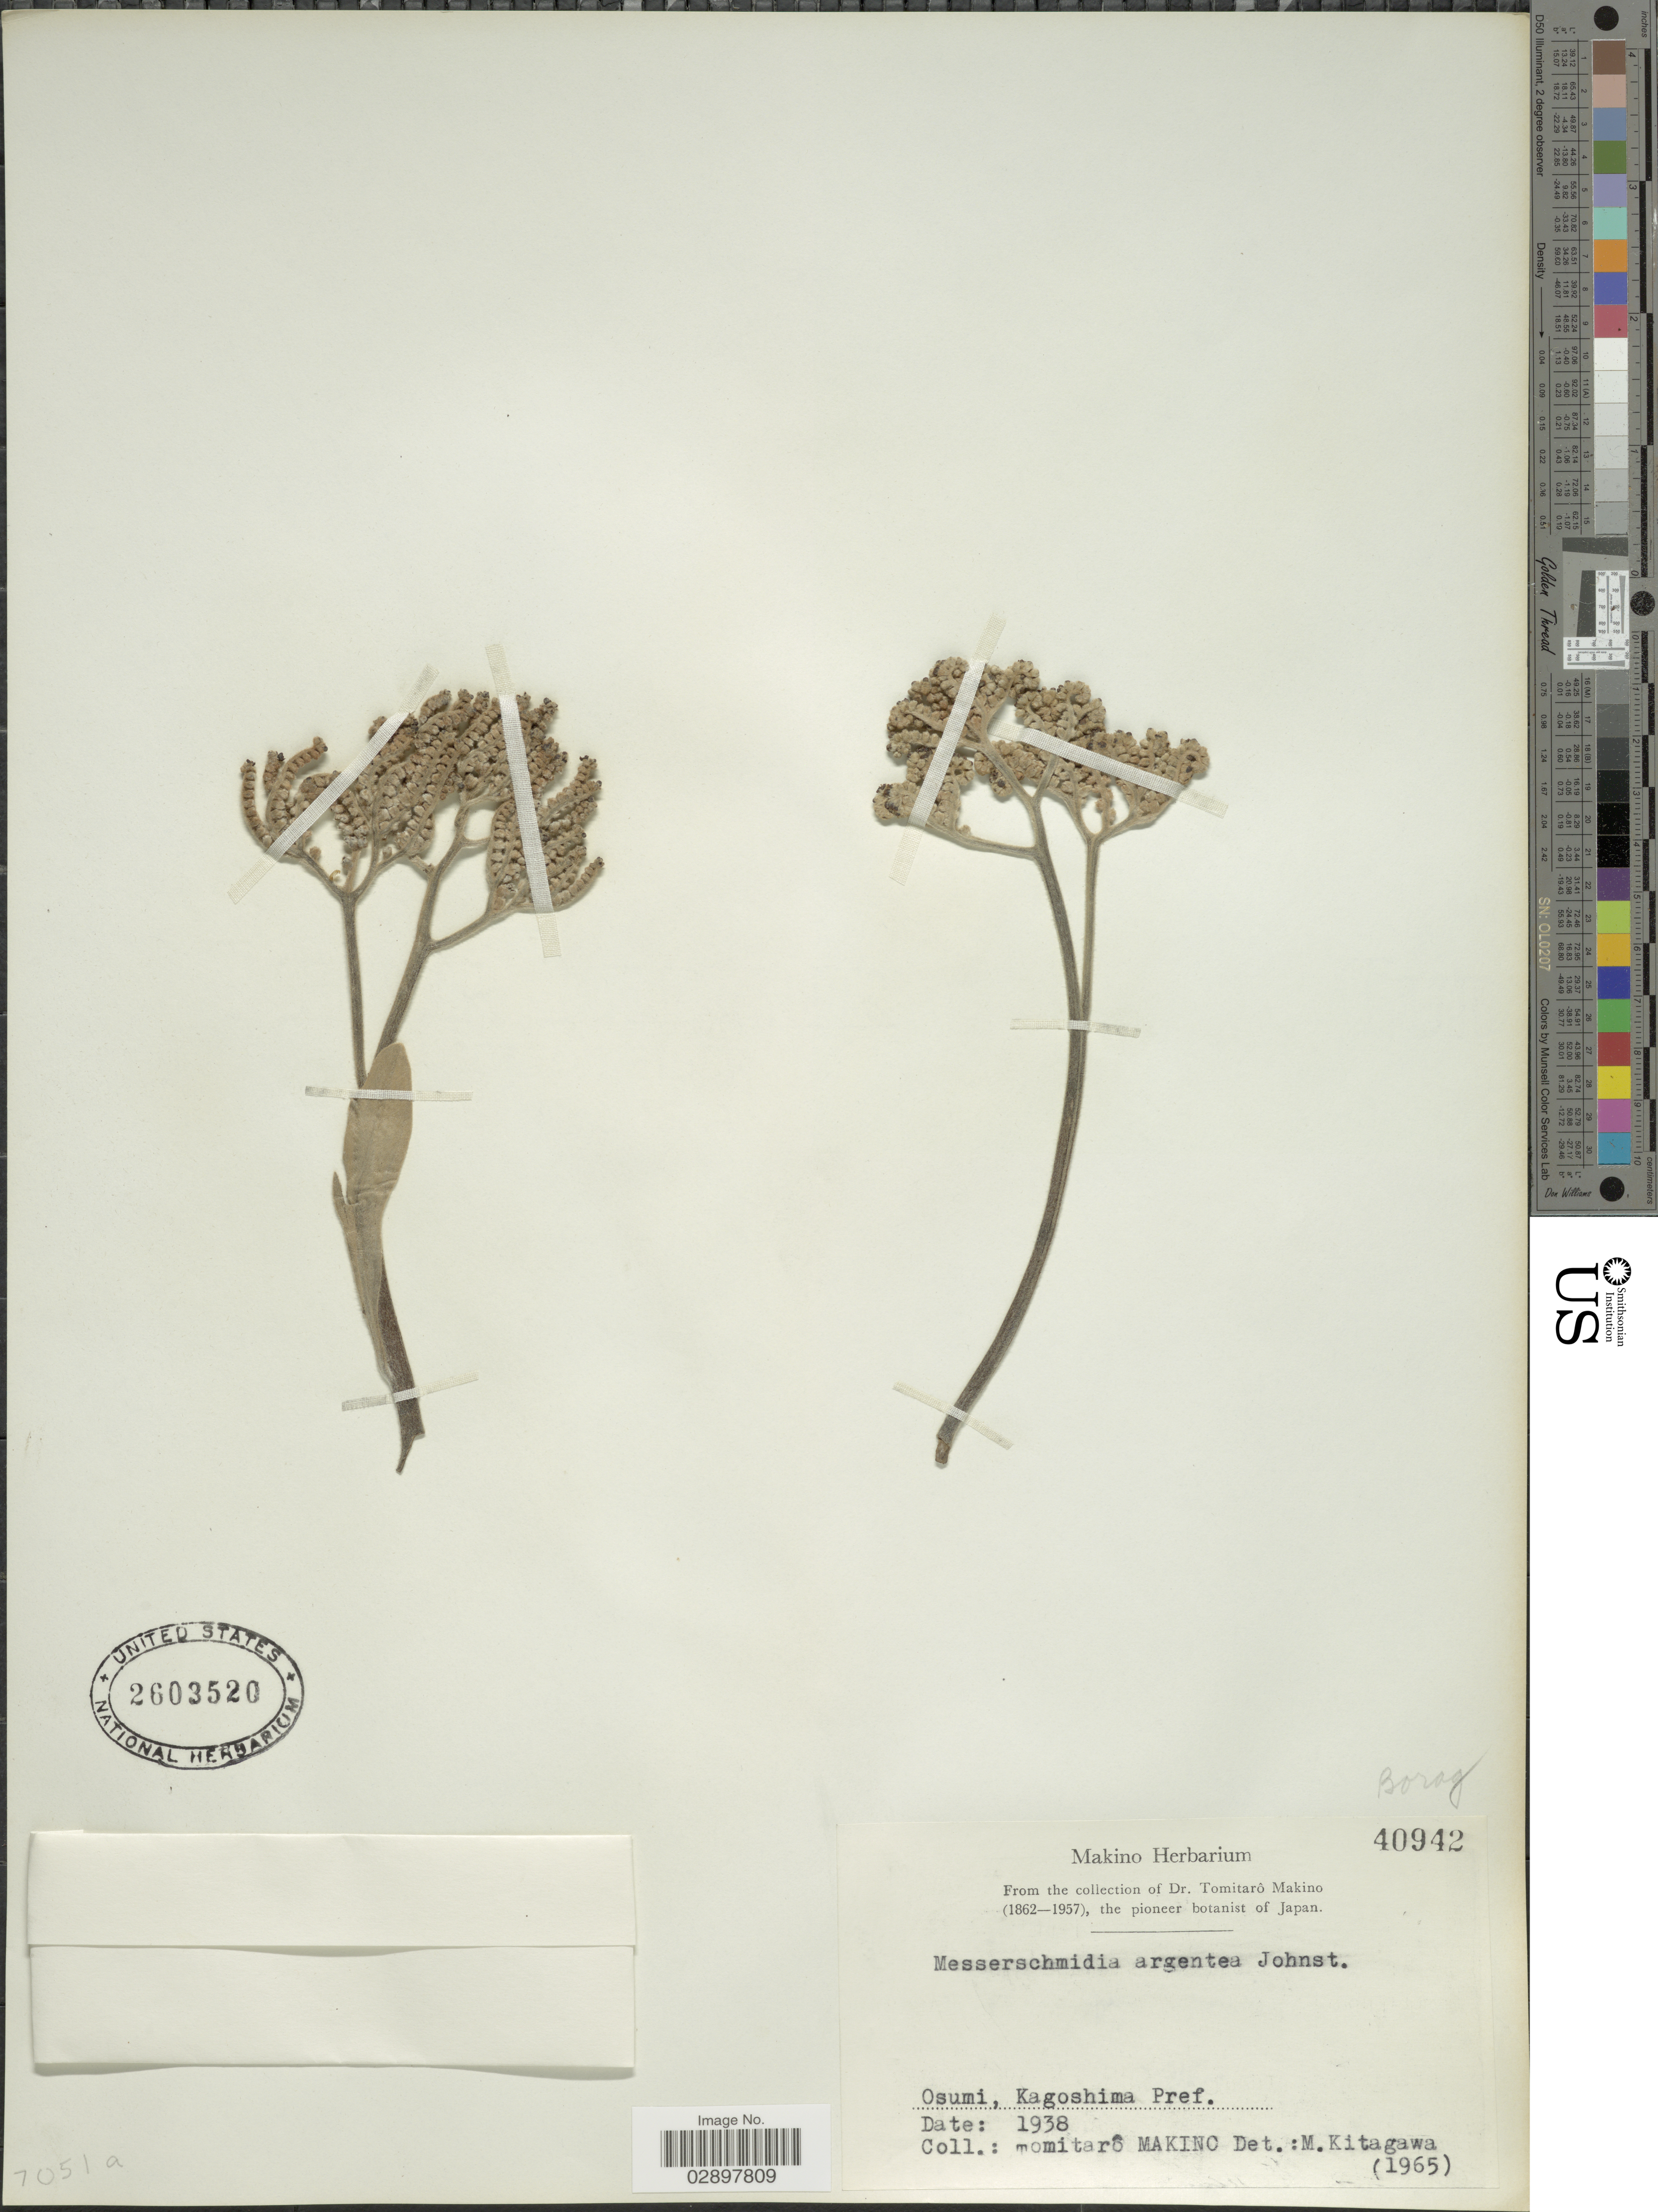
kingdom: Plantae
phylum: Tracheophyta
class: Magnoliopsida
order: Boraginales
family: Heliotropiaceae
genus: Tournefortia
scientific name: Tournefortia messerschmidia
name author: Sweet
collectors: T. Makino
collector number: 40942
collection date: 1938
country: Japan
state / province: Kagosima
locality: Osumi, Kagoshima Pref.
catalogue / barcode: US 2603520